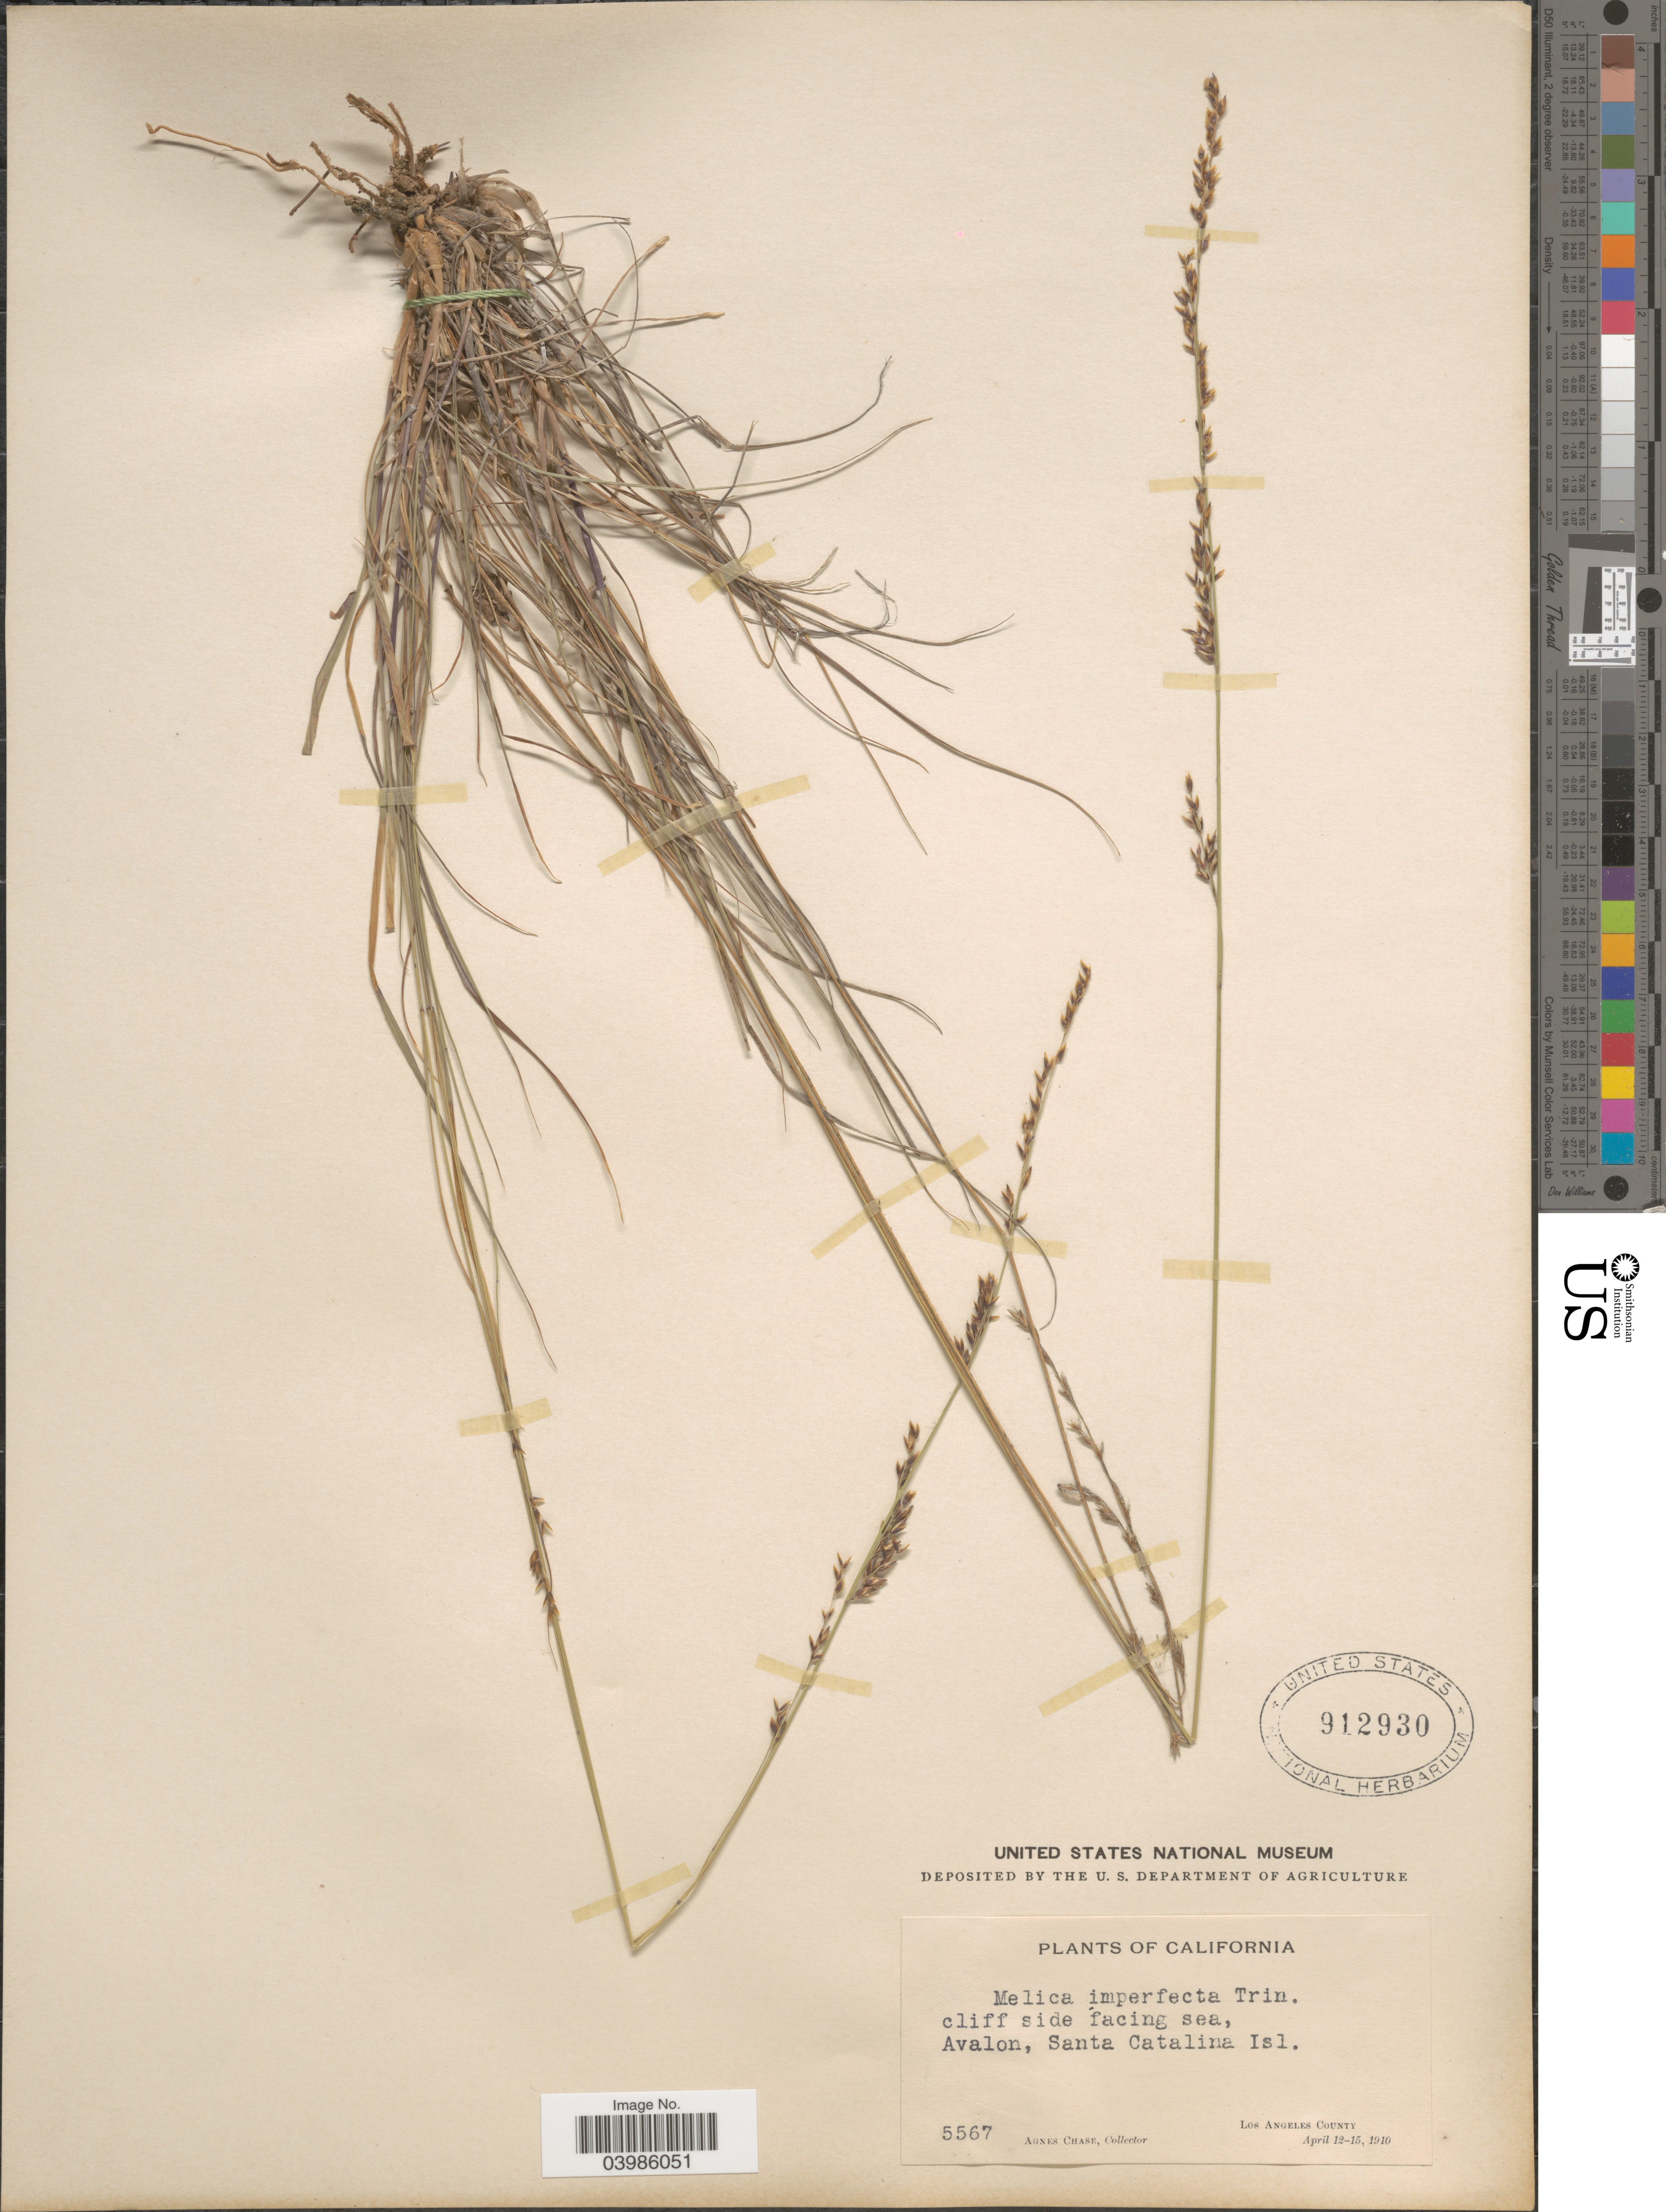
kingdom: Plantae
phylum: Tracheophyta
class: Liliopsida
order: Poales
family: Poaceae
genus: Melica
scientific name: Melica imperfecta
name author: Trin.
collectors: A. Chase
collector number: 5567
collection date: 1910-04-12/1910-04-15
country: United States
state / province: California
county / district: Los Angeles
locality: Cliff side facing sea, Avalon, Santa Catalina Isl. Los Angeles County.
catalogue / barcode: US 912930